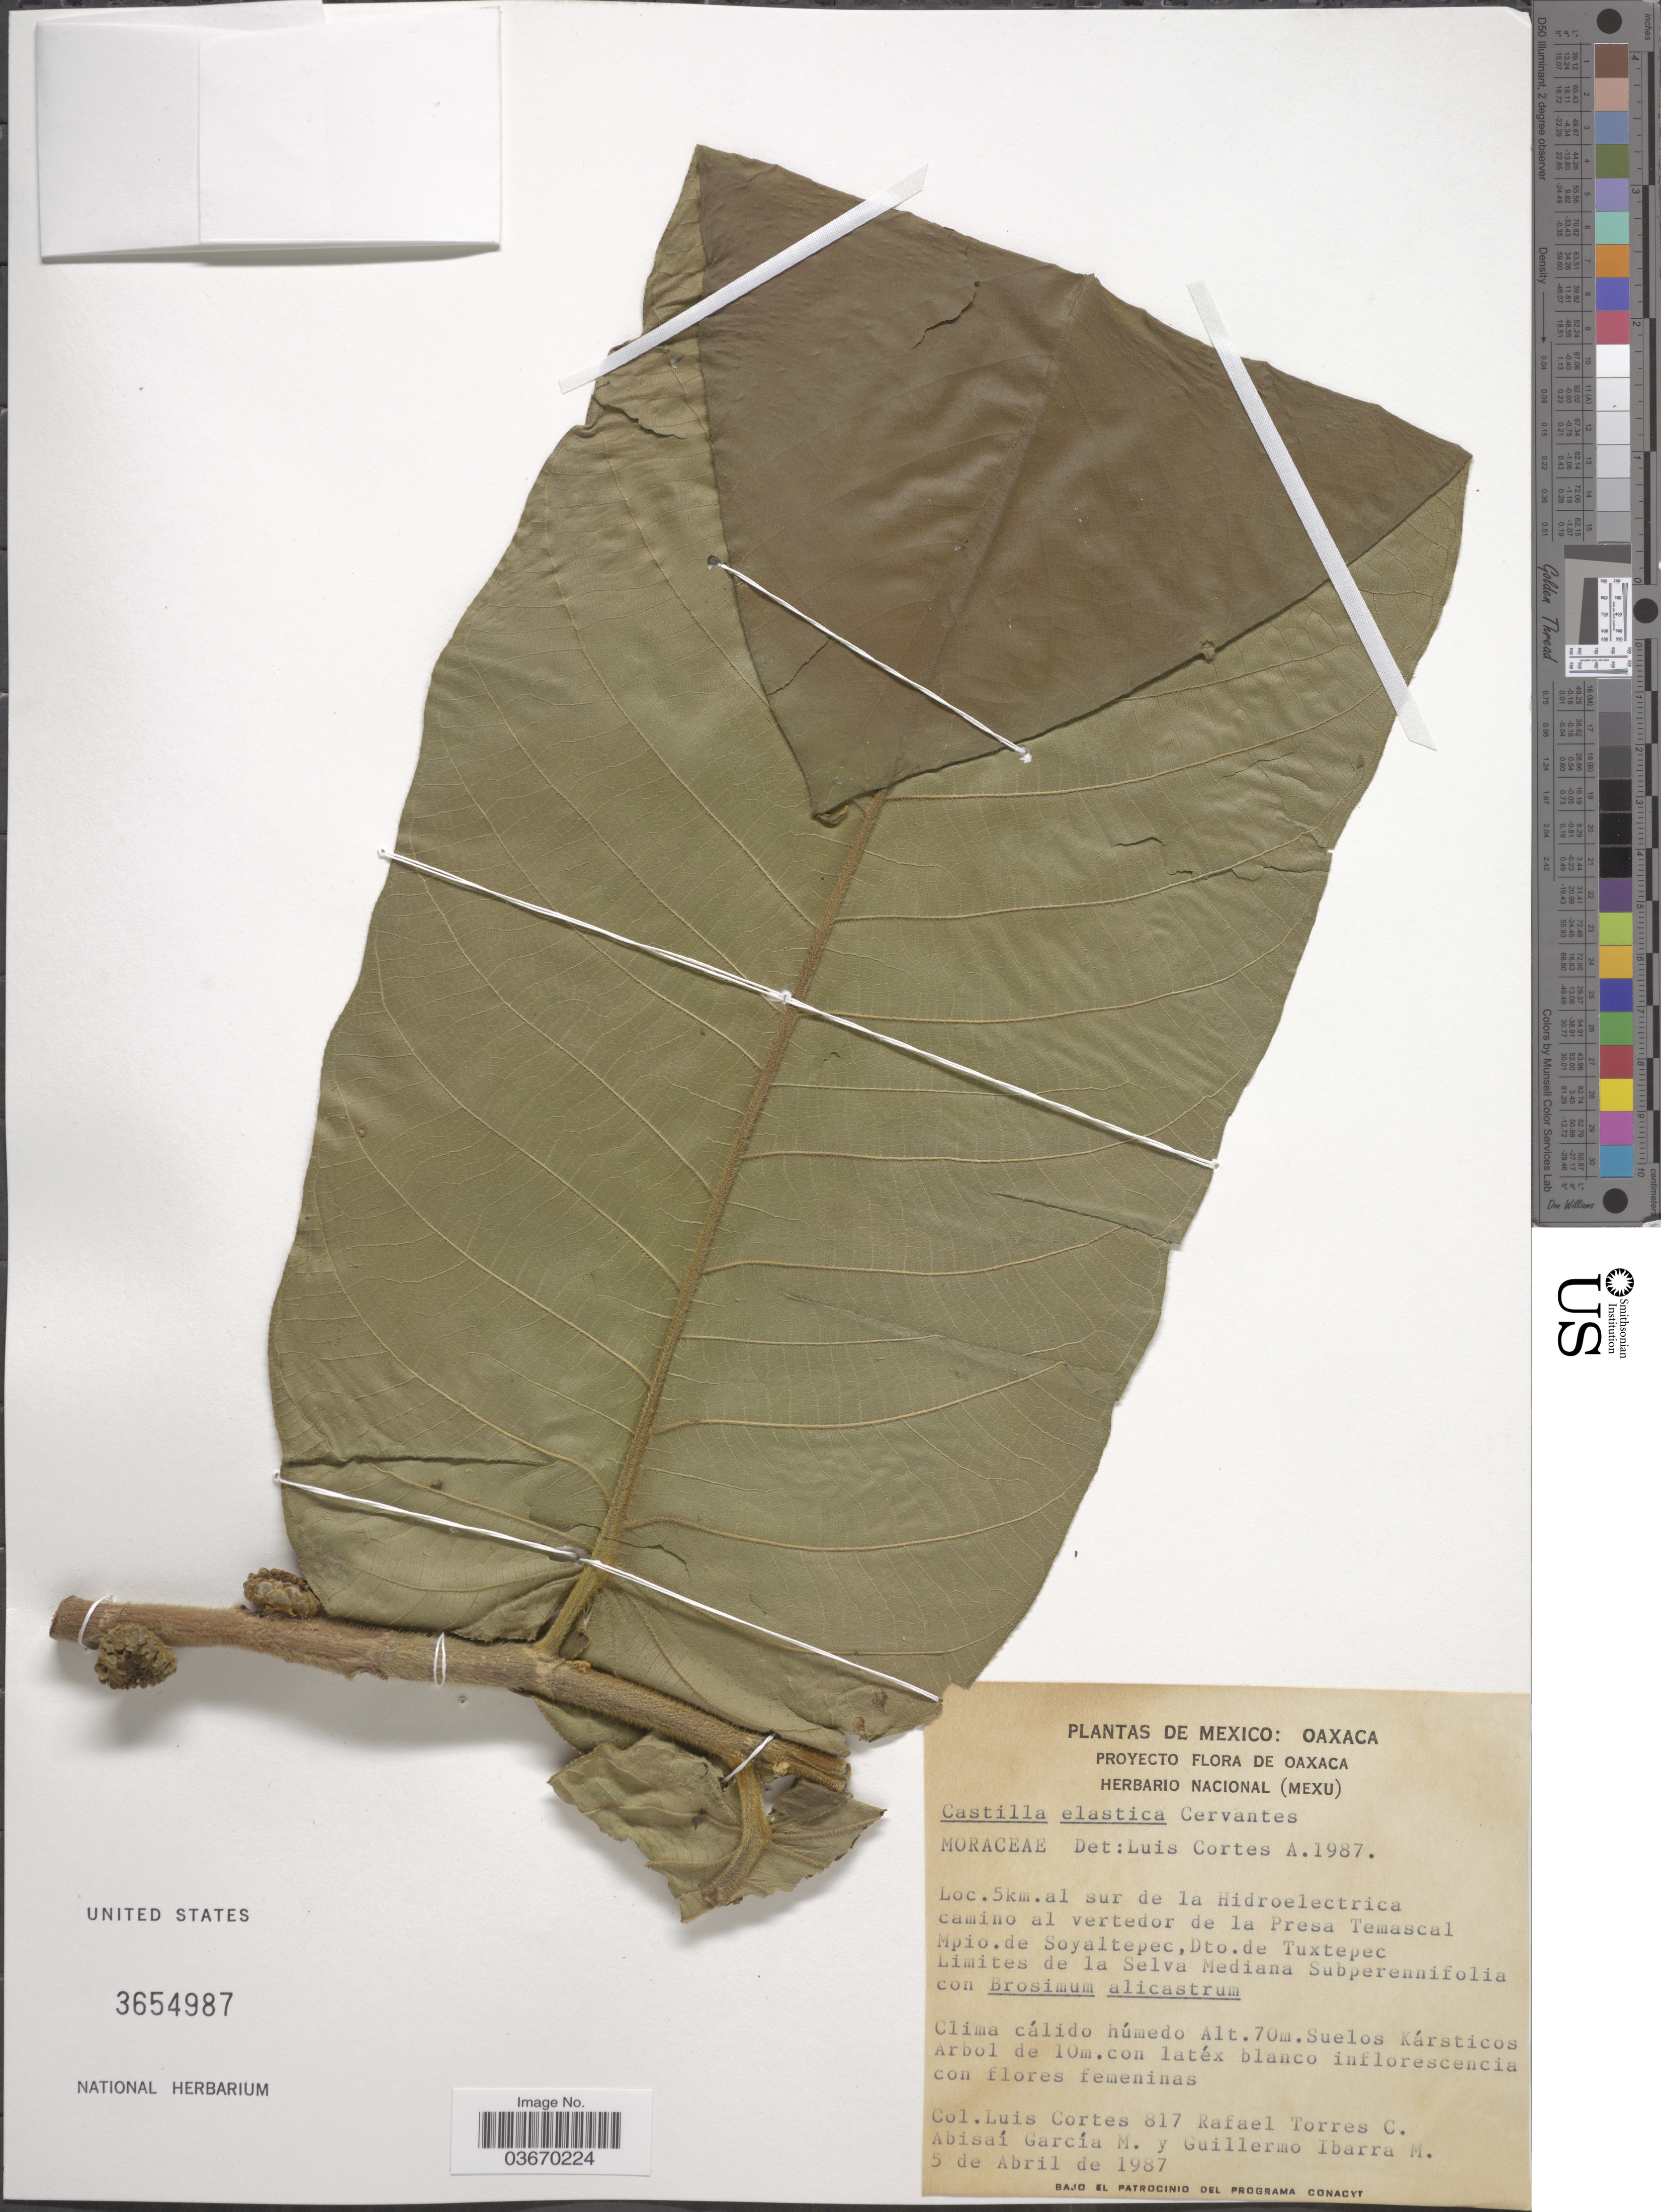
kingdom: Plantae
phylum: Tracheophyta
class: Magnoliopsida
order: Rosales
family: Moraceae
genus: Castilla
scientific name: Castilla elastica subsp. elastica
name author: Sessé ex Cerv.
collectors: L. Cortes, R. Torres C., A. García M. & G. Ibarra M.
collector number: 817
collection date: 1987-04-05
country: Mexico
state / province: Oaxaca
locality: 5km.al sur de la Hidroelectrica camino al vertedor de la Presa Temascal Mpio. de Soyaltepec, Dto.de Tuxtepec Limites de la Selva Mediana Subperennifolia.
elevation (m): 70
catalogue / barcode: US 3654987